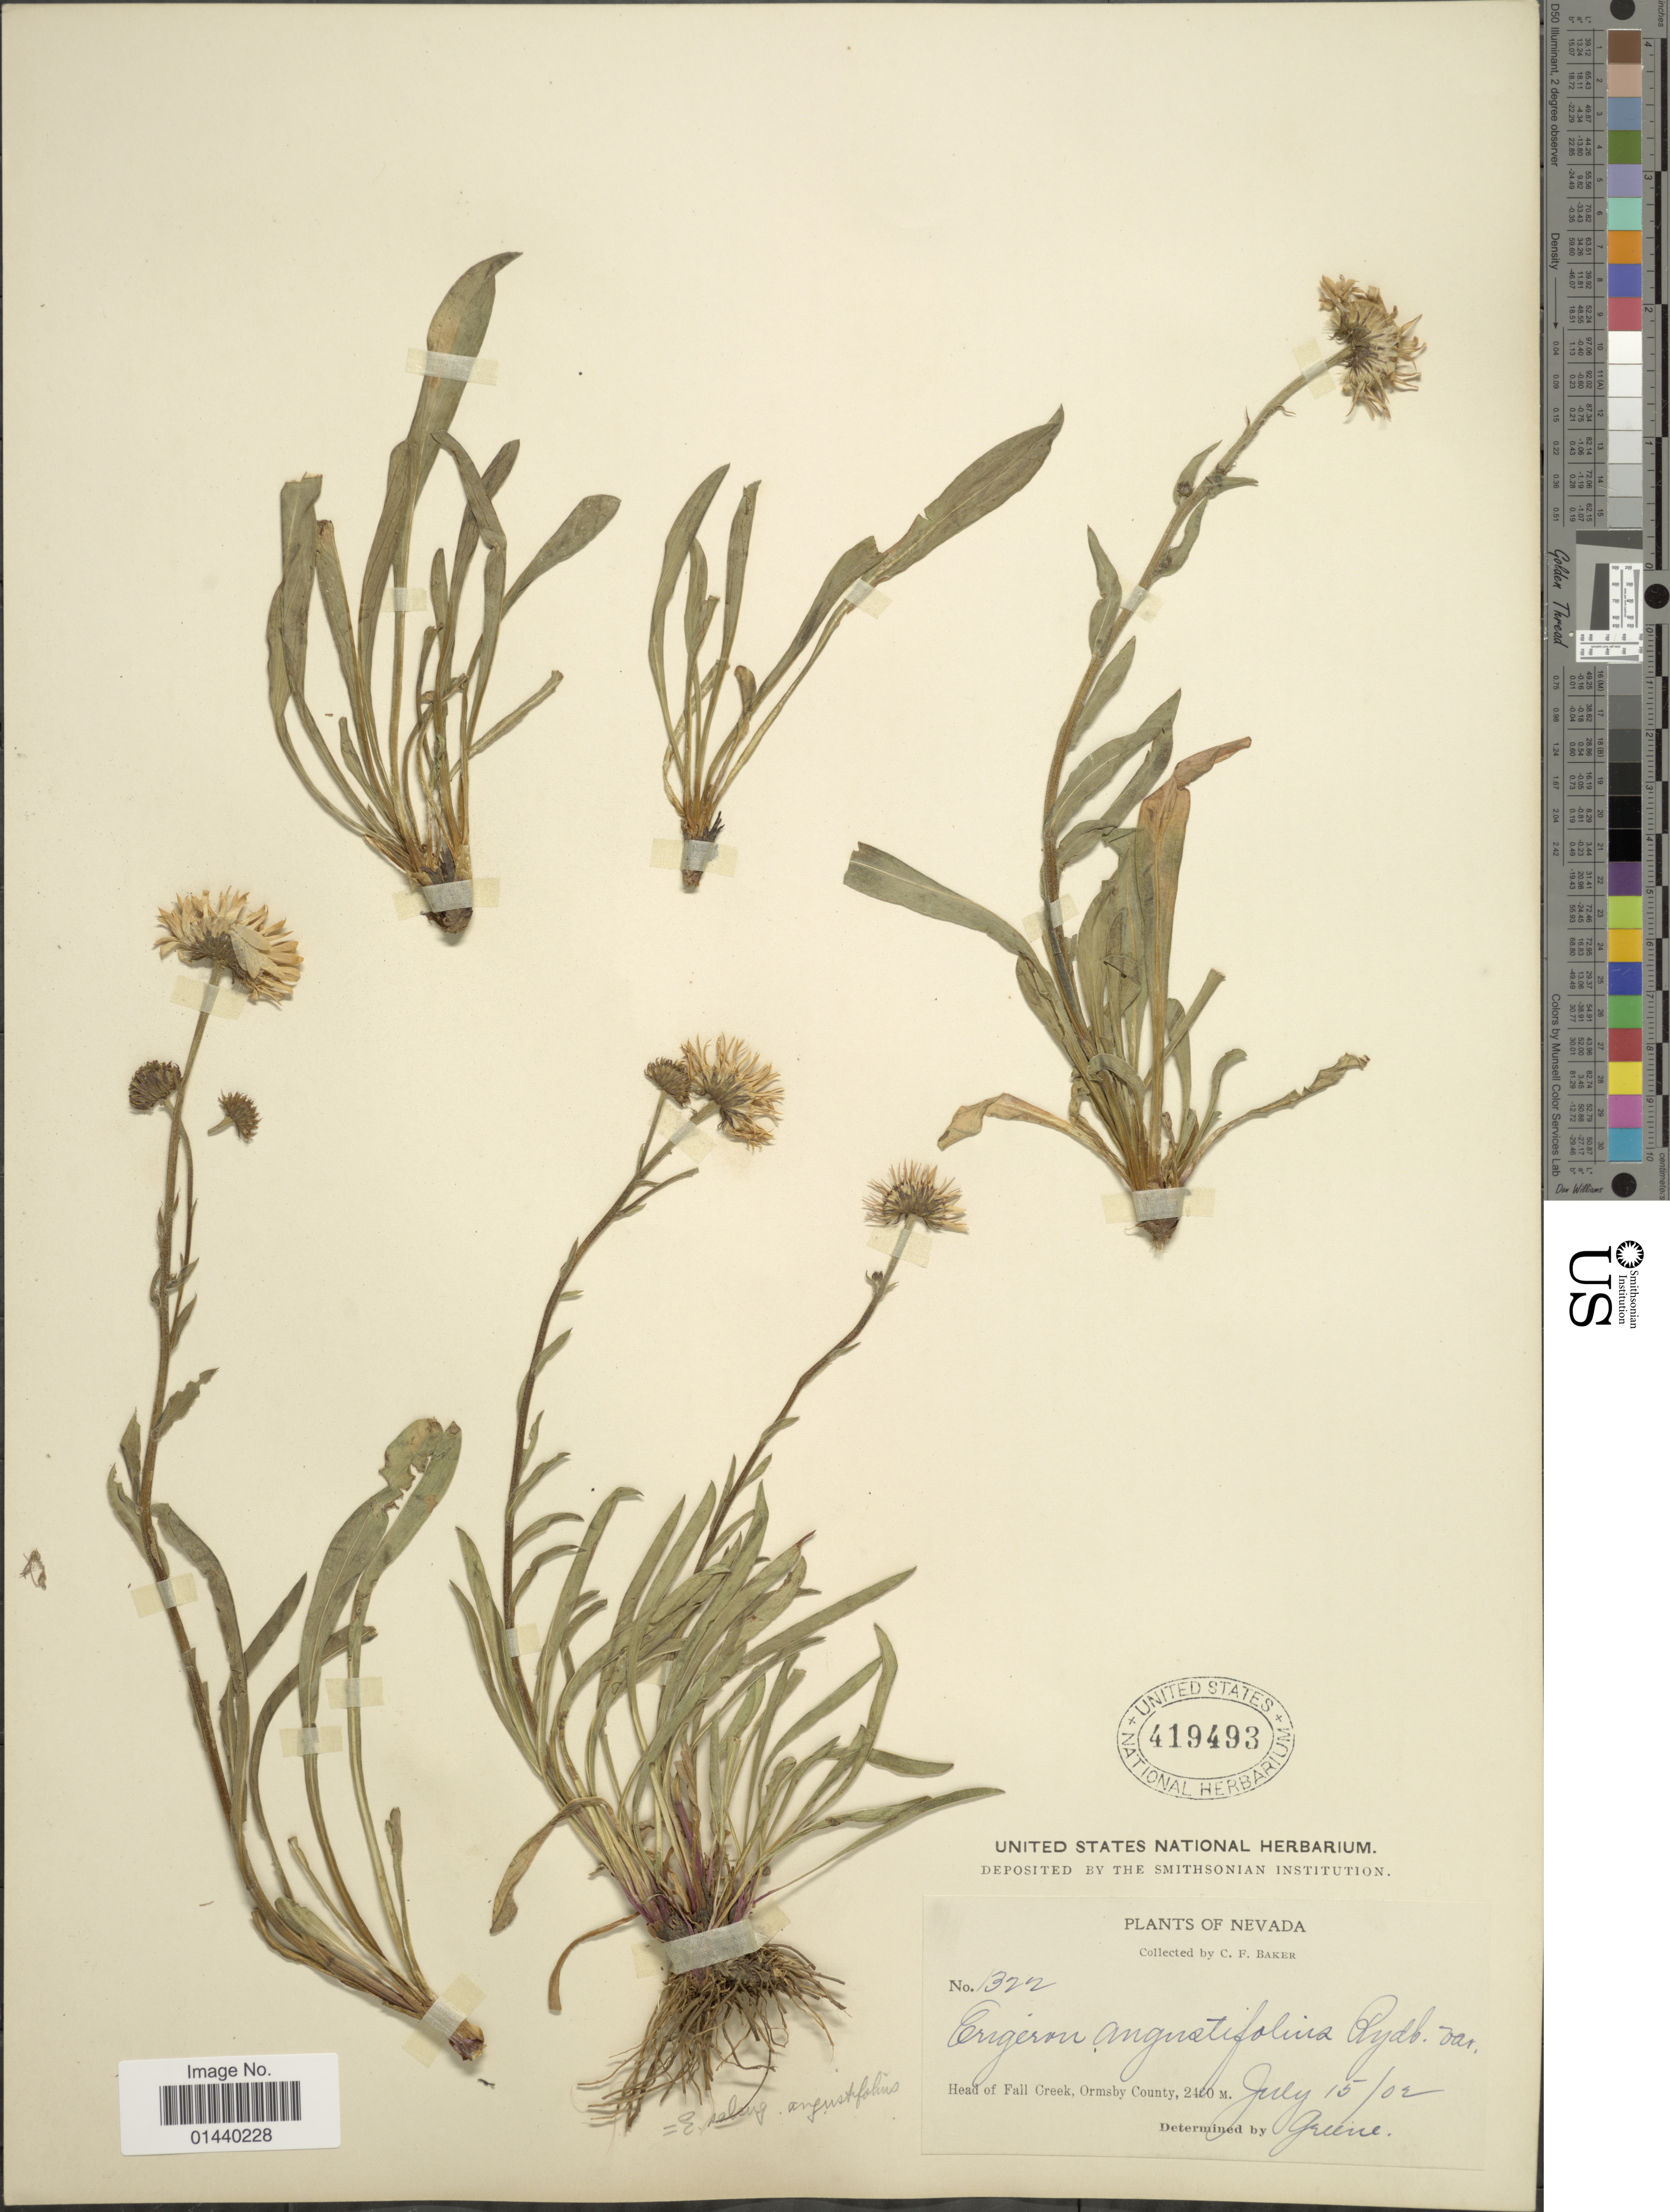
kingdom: Plantae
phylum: Tracheophyta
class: Magnoliopsida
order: Asterales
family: Asteraceae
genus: Erigeron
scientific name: Erigeron salsuginosus var. angustifolius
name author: A. Gray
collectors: C. F. Baker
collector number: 1322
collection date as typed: Transcribed d/m/y: 15/7/2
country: United States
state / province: Nevada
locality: Head of Fall Creek, Ormsby County.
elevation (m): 2460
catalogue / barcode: US 419493